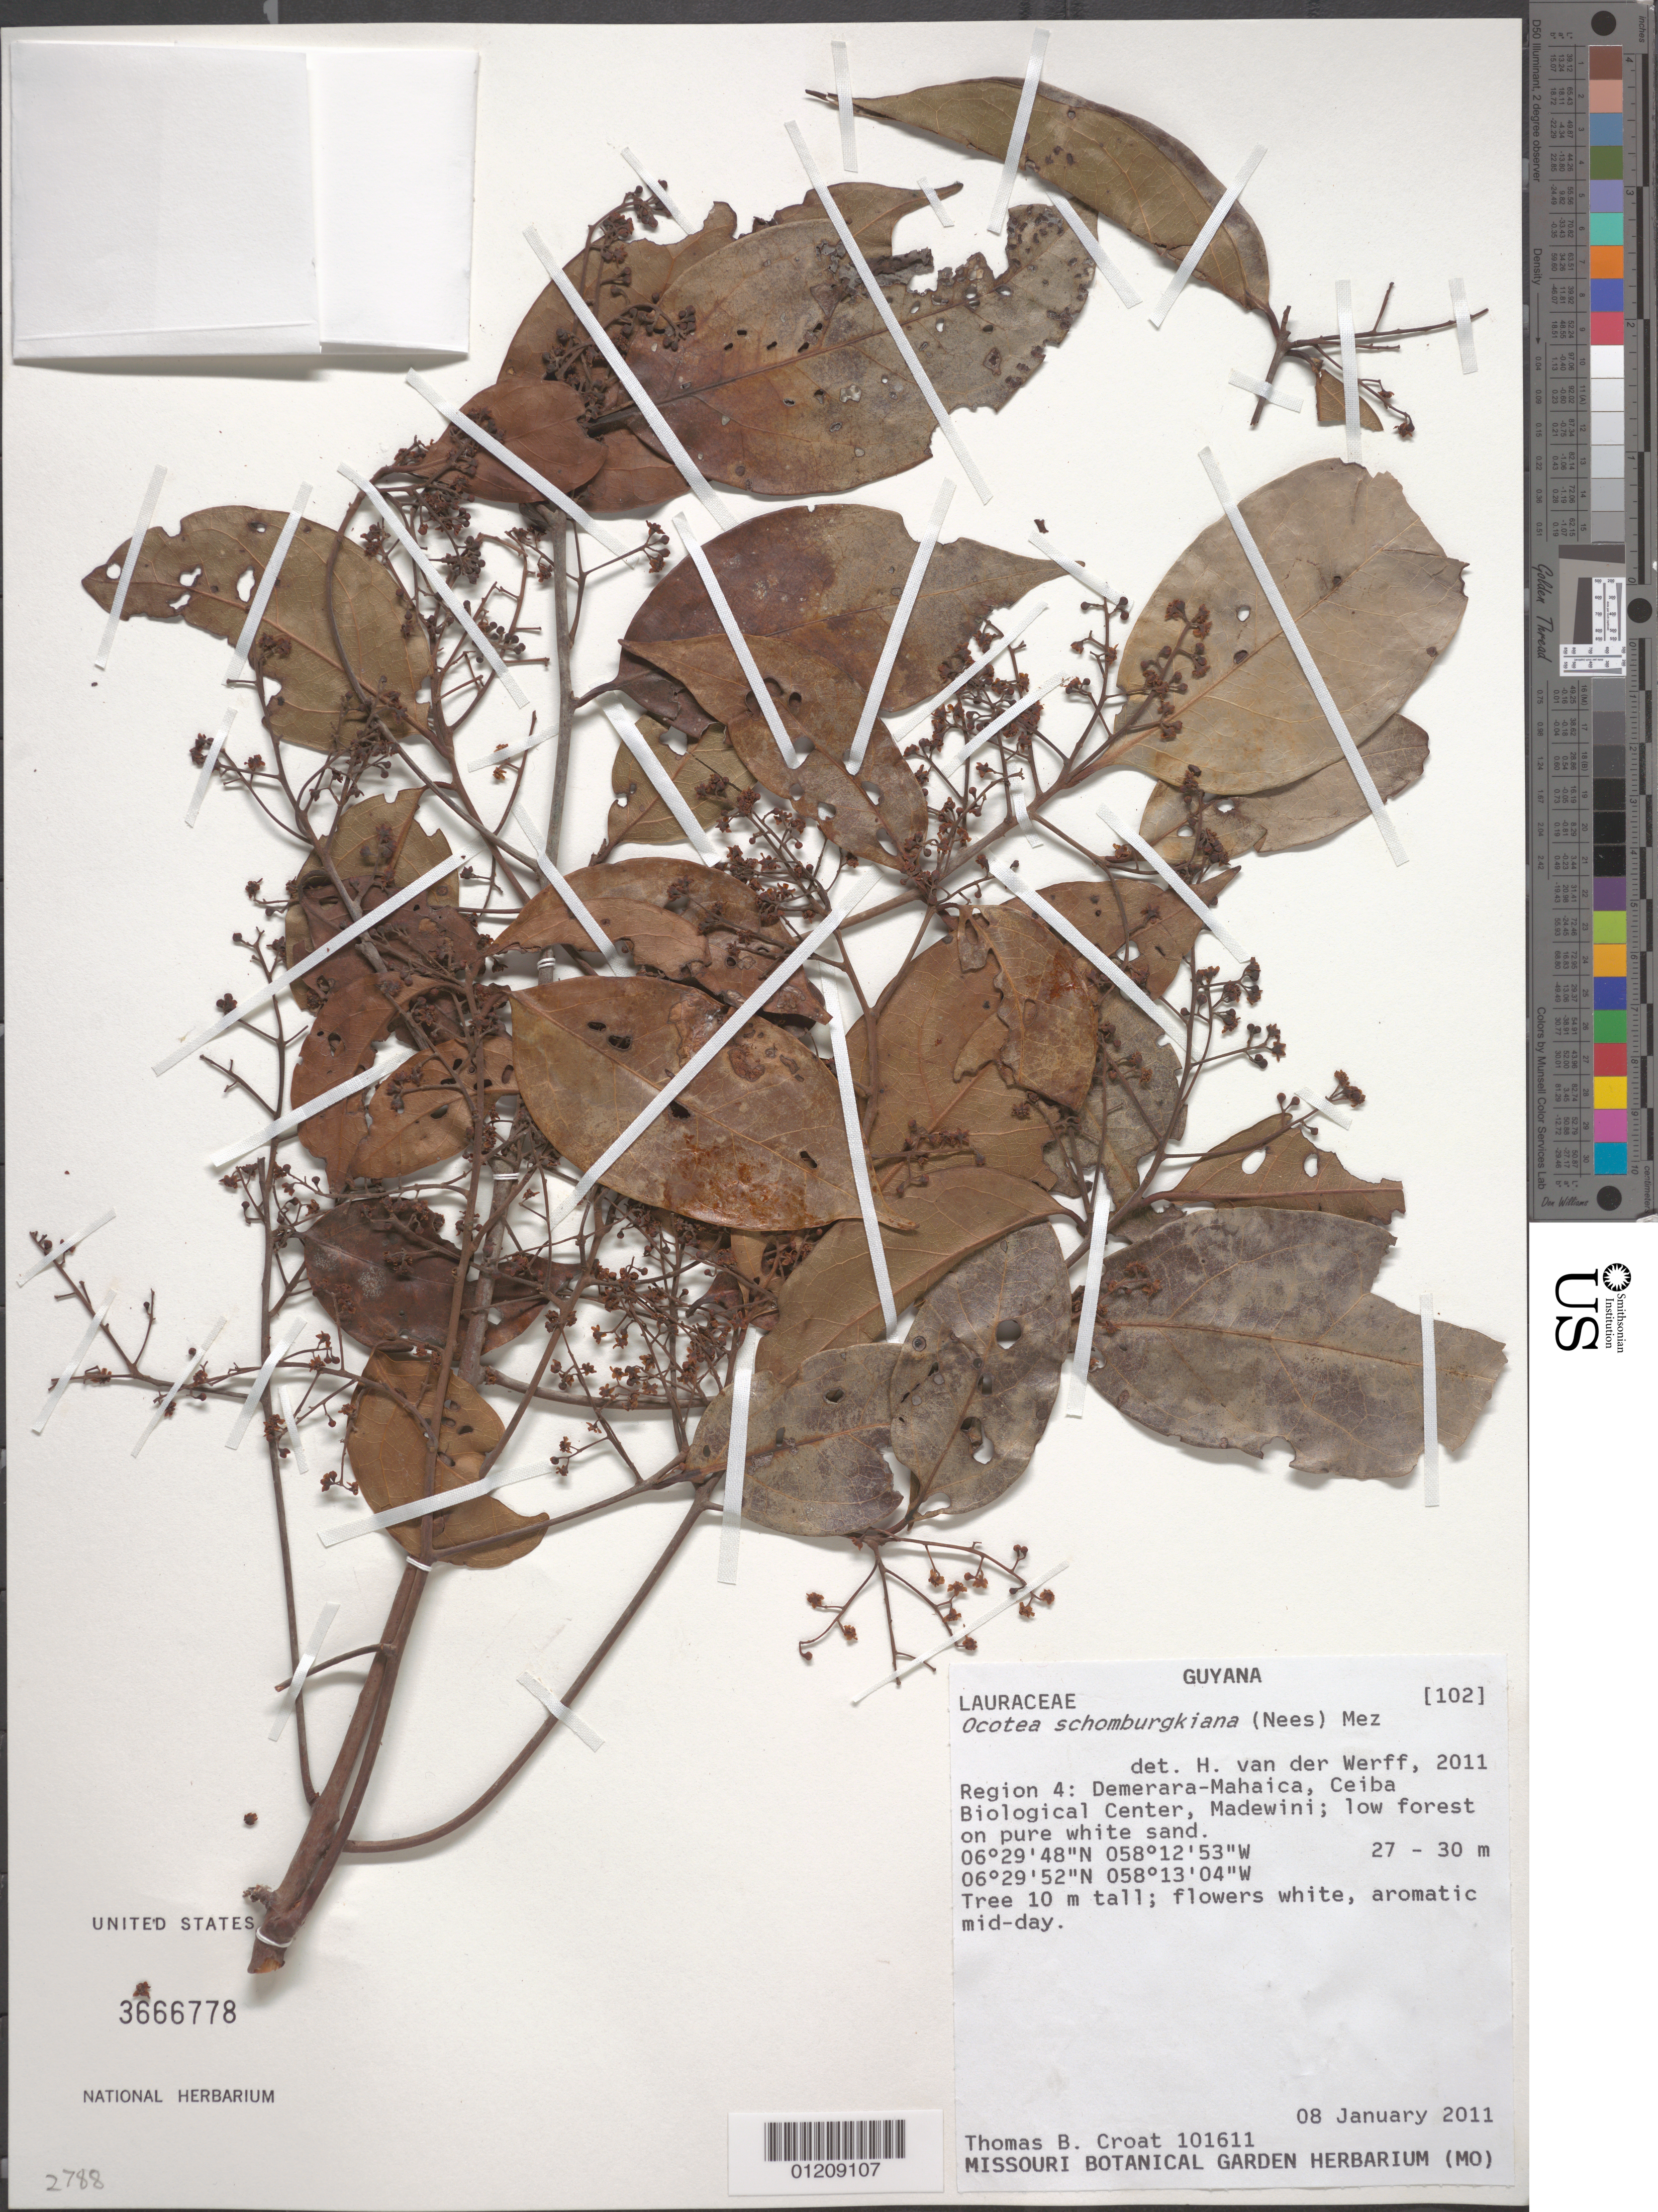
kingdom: Plantae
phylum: Tracheophyta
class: Magnoliopsida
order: Laurales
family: Lauraceae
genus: Ocotea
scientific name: Ocotea schomburgkiana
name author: (Nees) Mez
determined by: van der Werff, H. H.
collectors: T. B. Croat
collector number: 101611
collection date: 2011-01-08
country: Guyana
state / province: Demerara-Mahaica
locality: Ceiba Biological Center, Madewini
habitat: Low forest on pure white sand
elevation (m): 27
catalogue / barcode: US 3666778